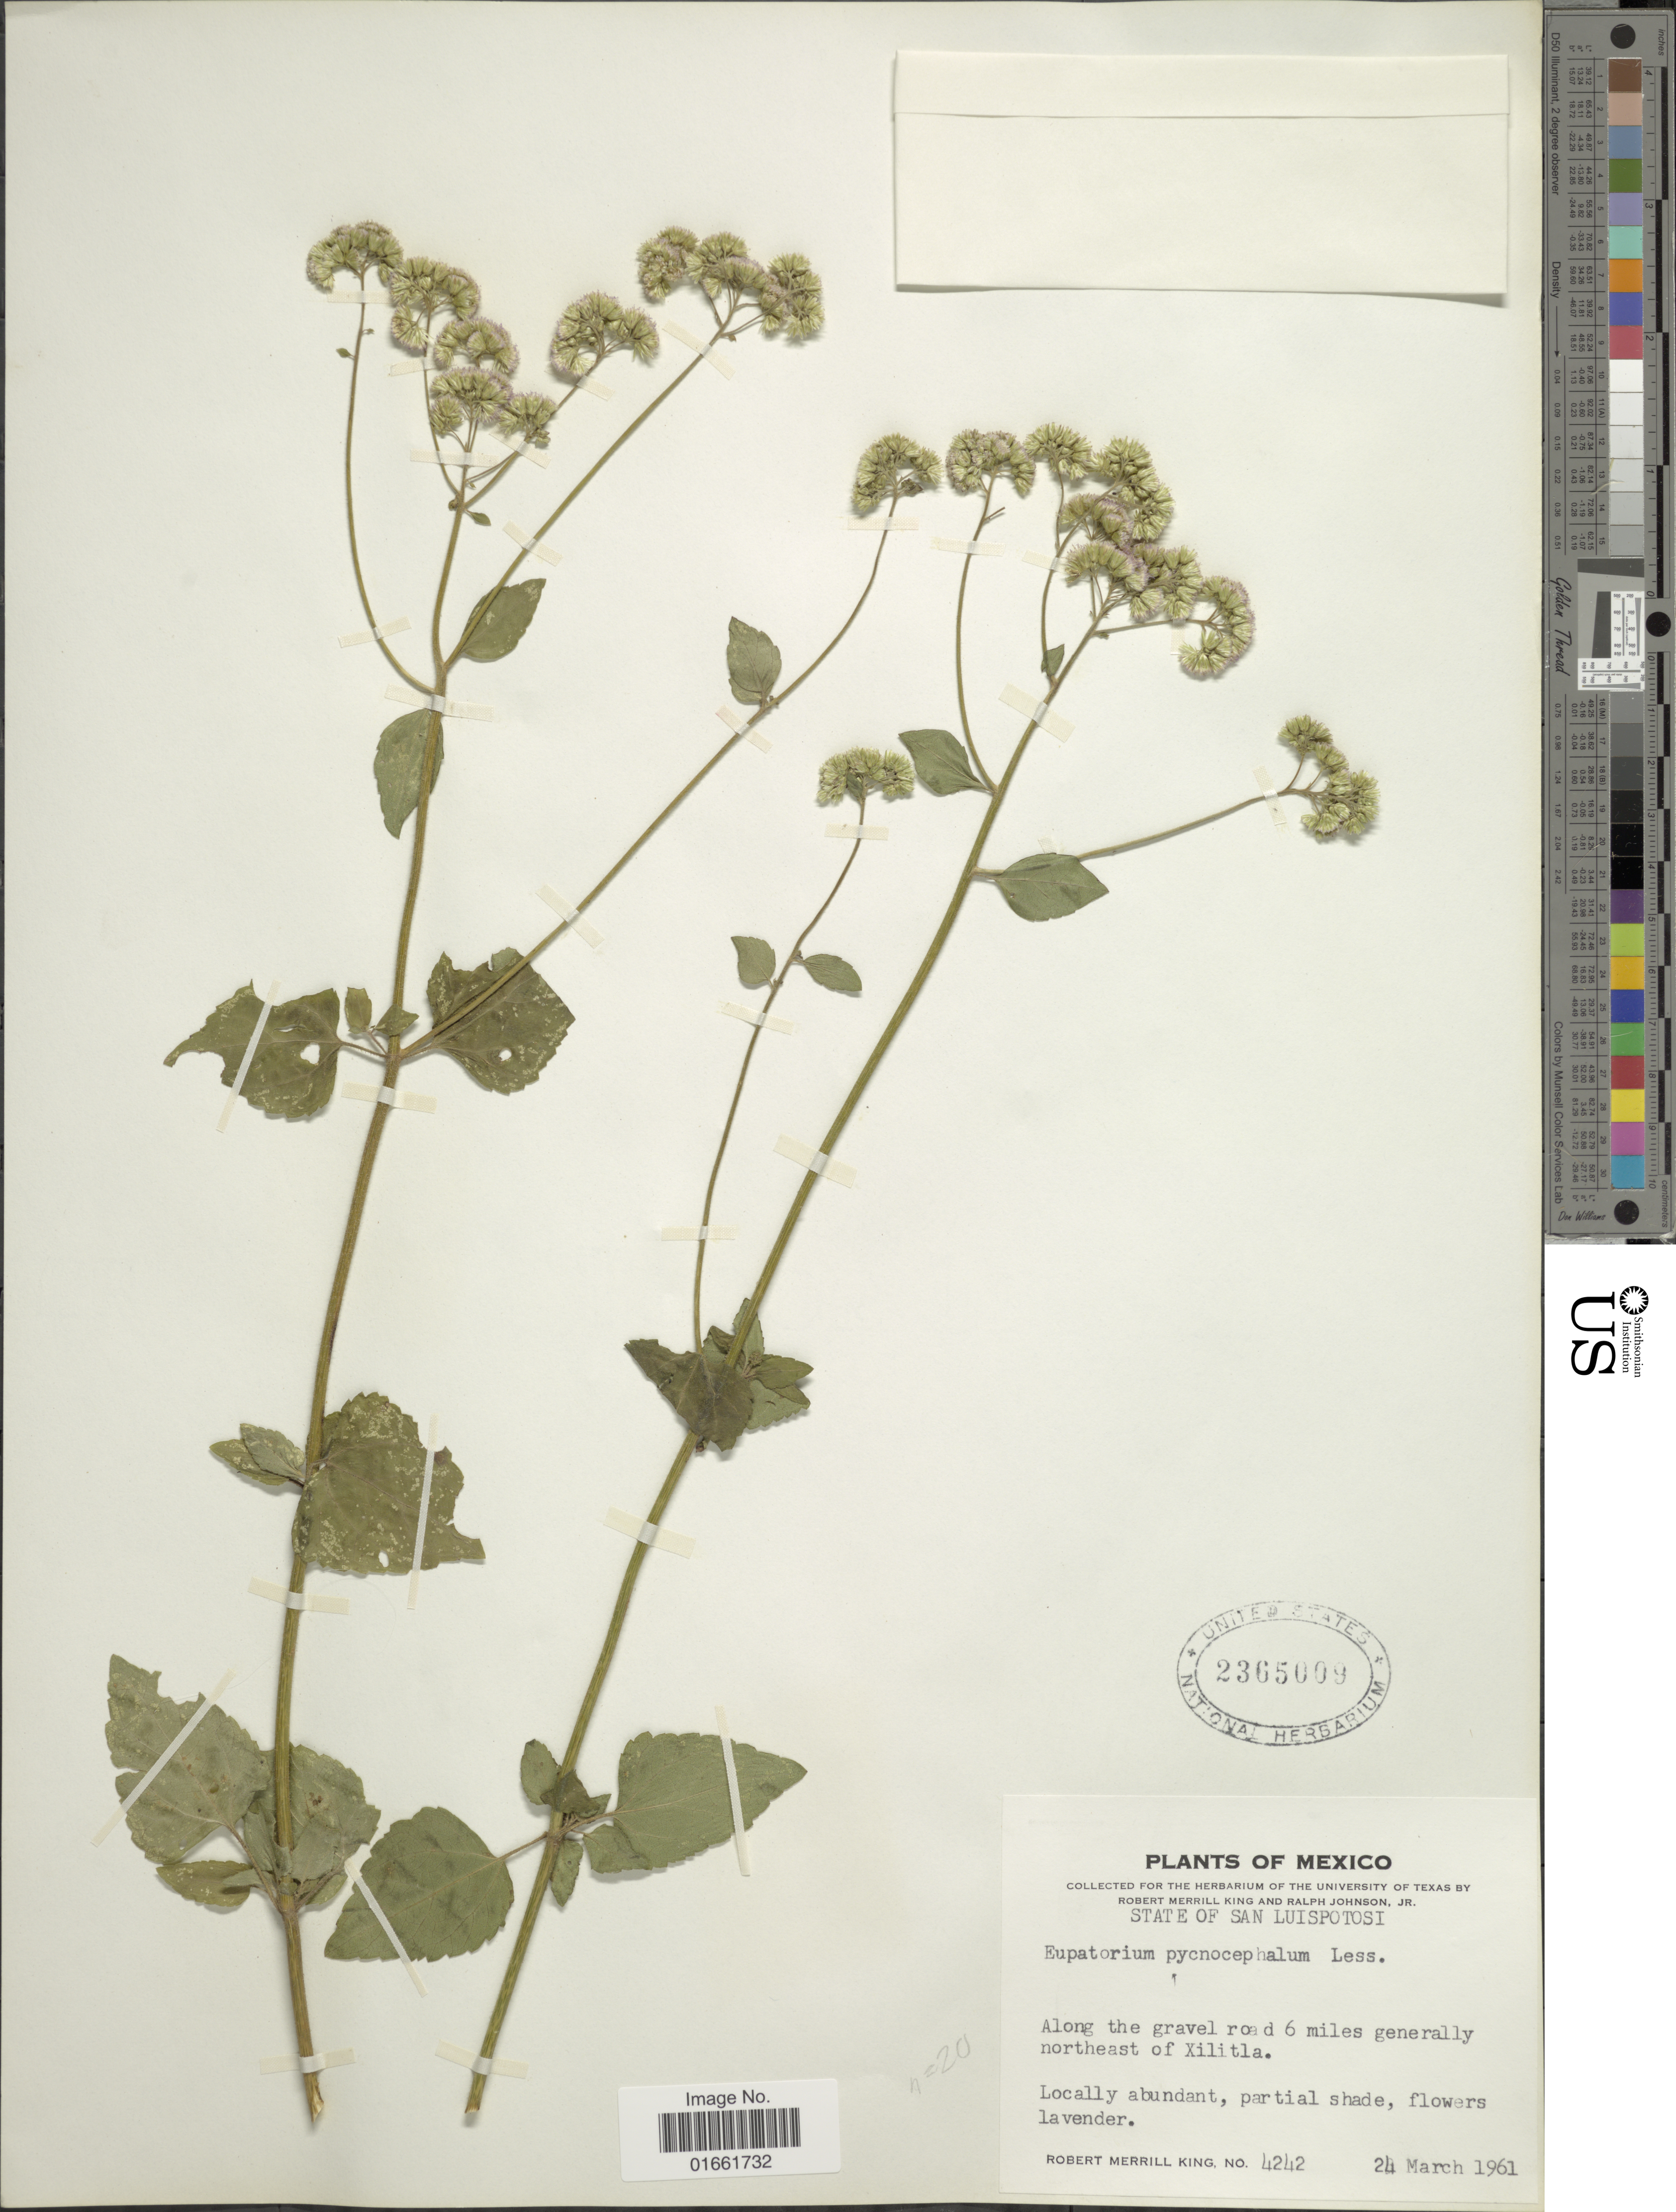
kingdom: Plantae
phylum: Tracheophyta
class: Magnoliopsida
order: Asterales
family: Asteraceae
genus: Fleischmannia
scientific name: Fleischmannia pratensis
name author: (Klatt) R.M. King & H. Rob.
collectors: R. M. King & R. Johnson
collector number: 4242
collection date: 1961-03-24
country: Mexico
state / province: San Luis Potosí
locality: Along the gravel road 6 miles generally, northeast of Xilitla.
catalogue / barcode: US 2365009